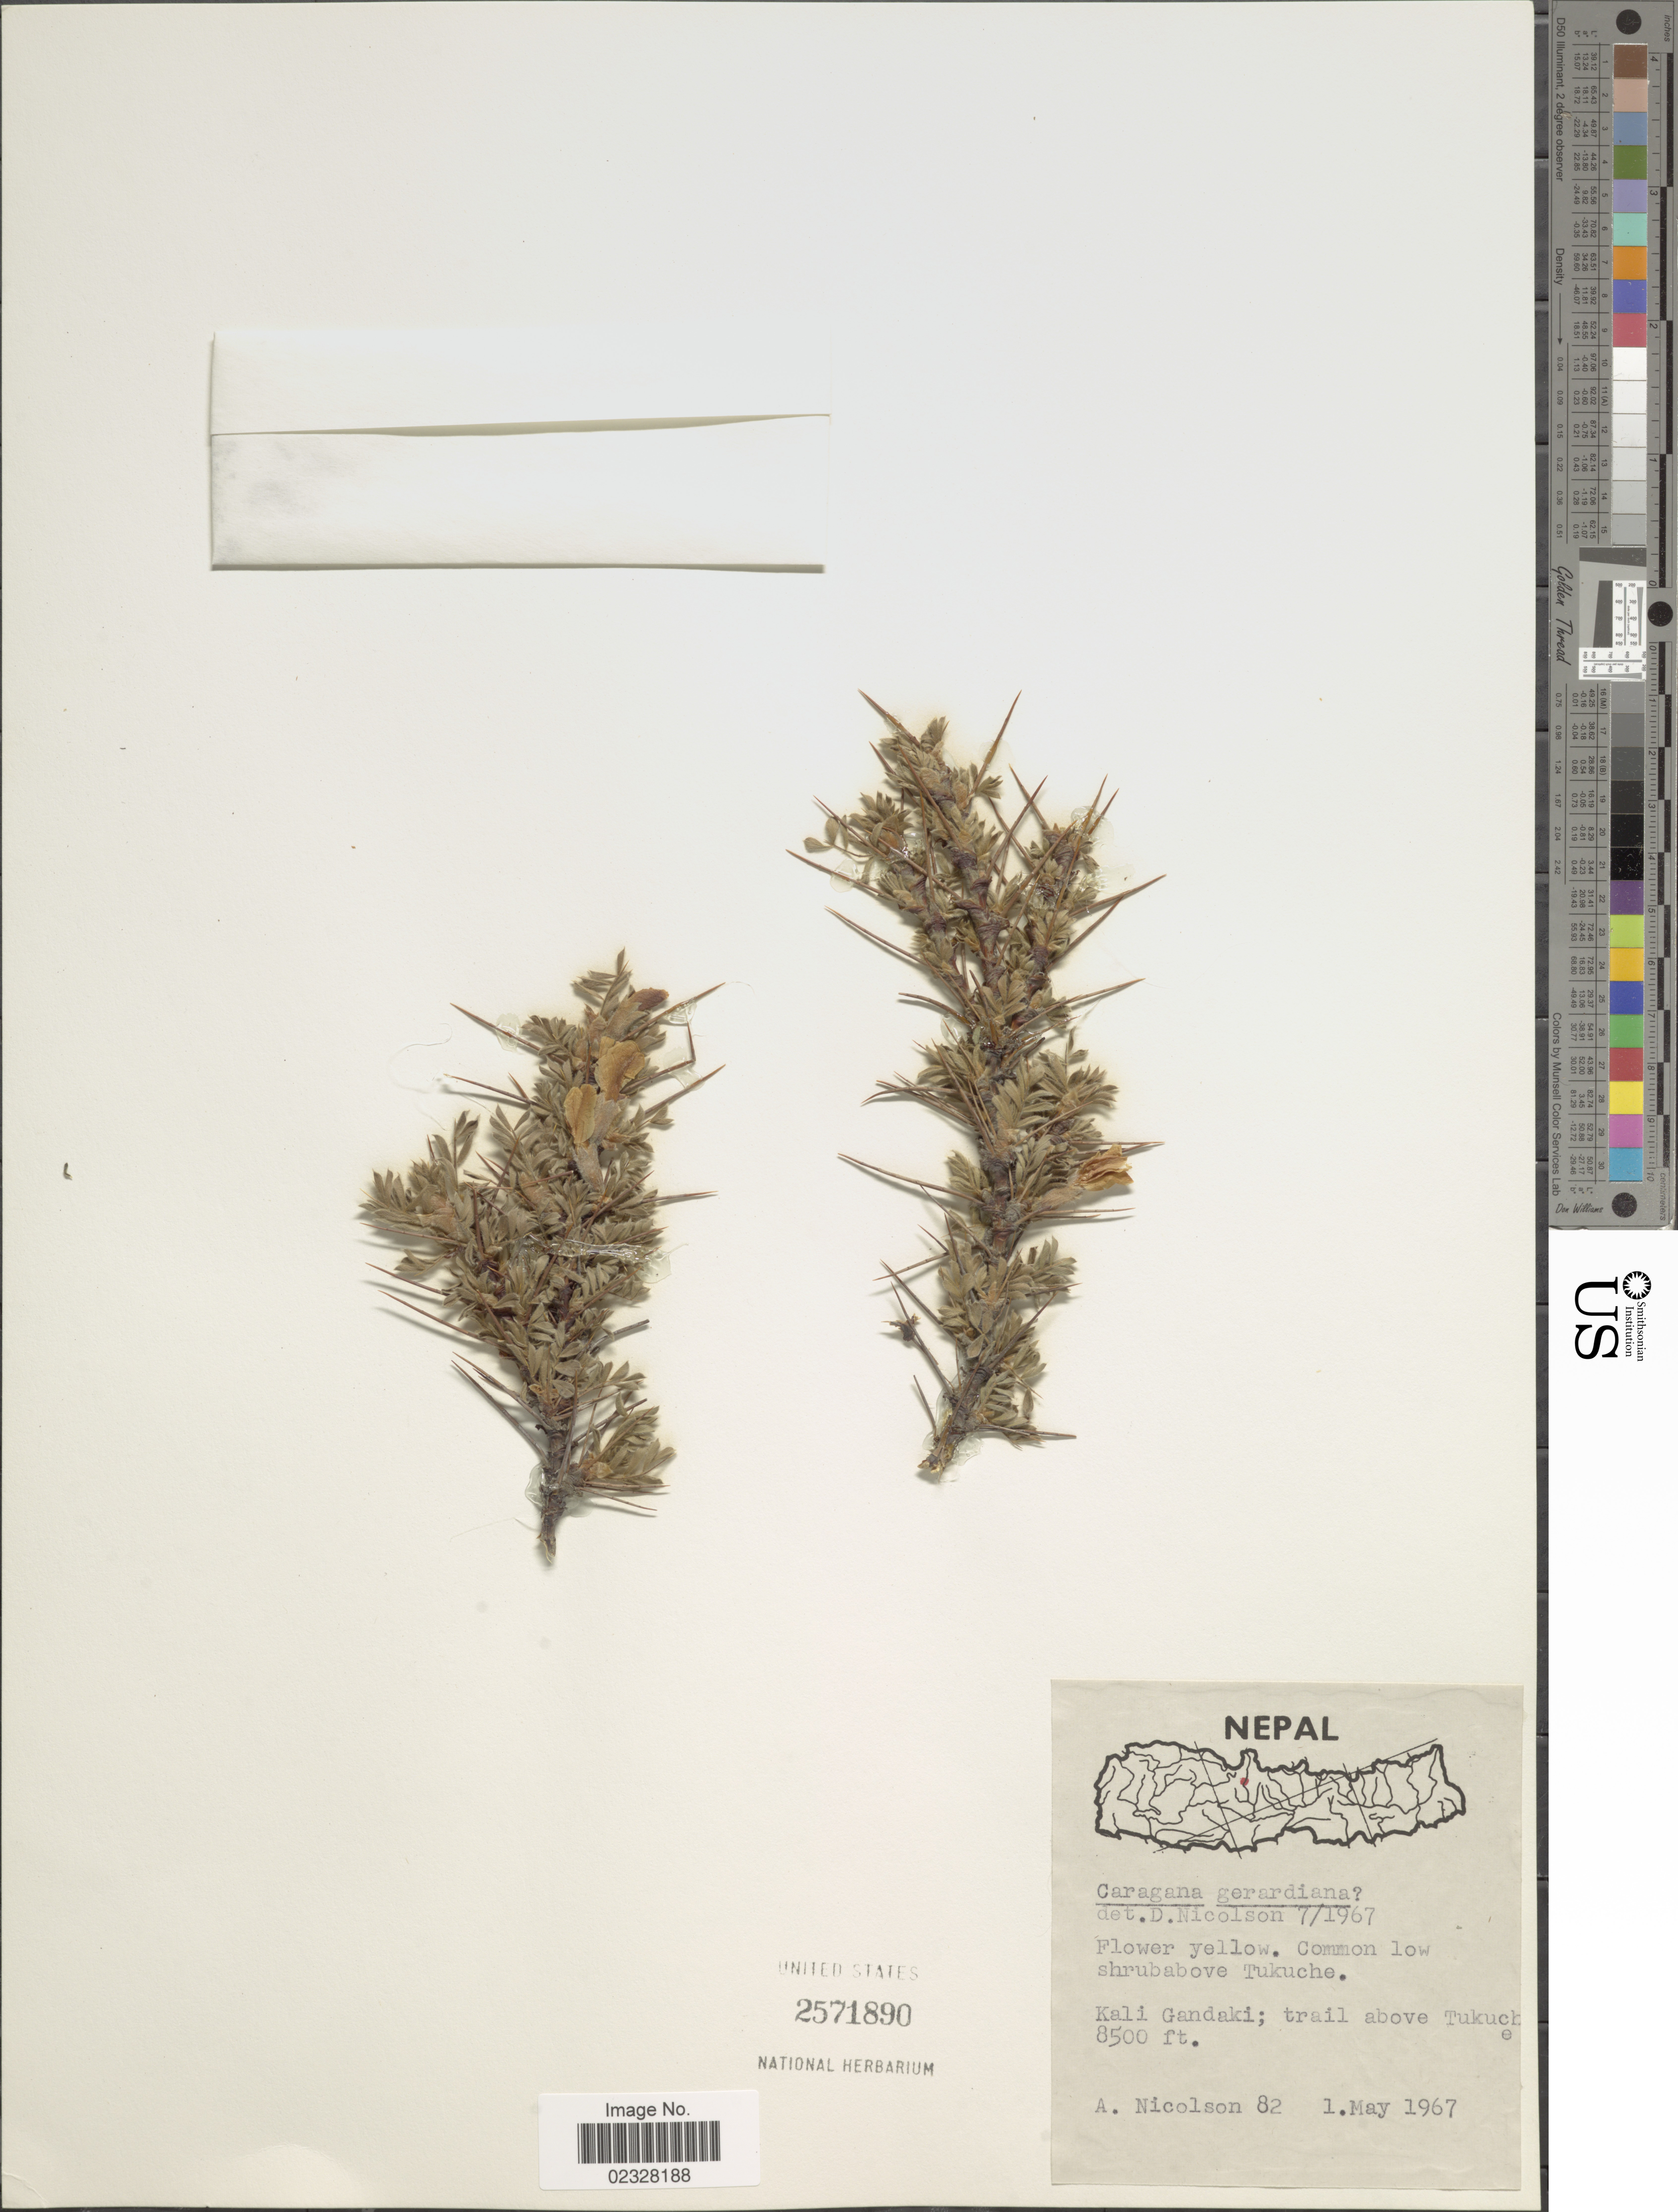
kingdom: Plantae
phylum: Tracheophyta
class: Magnoliopsida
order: Fabales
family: Fabaceae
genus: Caragana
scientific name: Caragana gerardiana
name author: Benth.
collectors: A. C. Nicolson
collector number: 82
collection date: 1967-05-01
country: Nepal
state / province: Gandaki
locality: Kali Gandaki; trail above Tukuche [interpreted]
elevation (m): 2591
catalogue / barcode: US 2571890